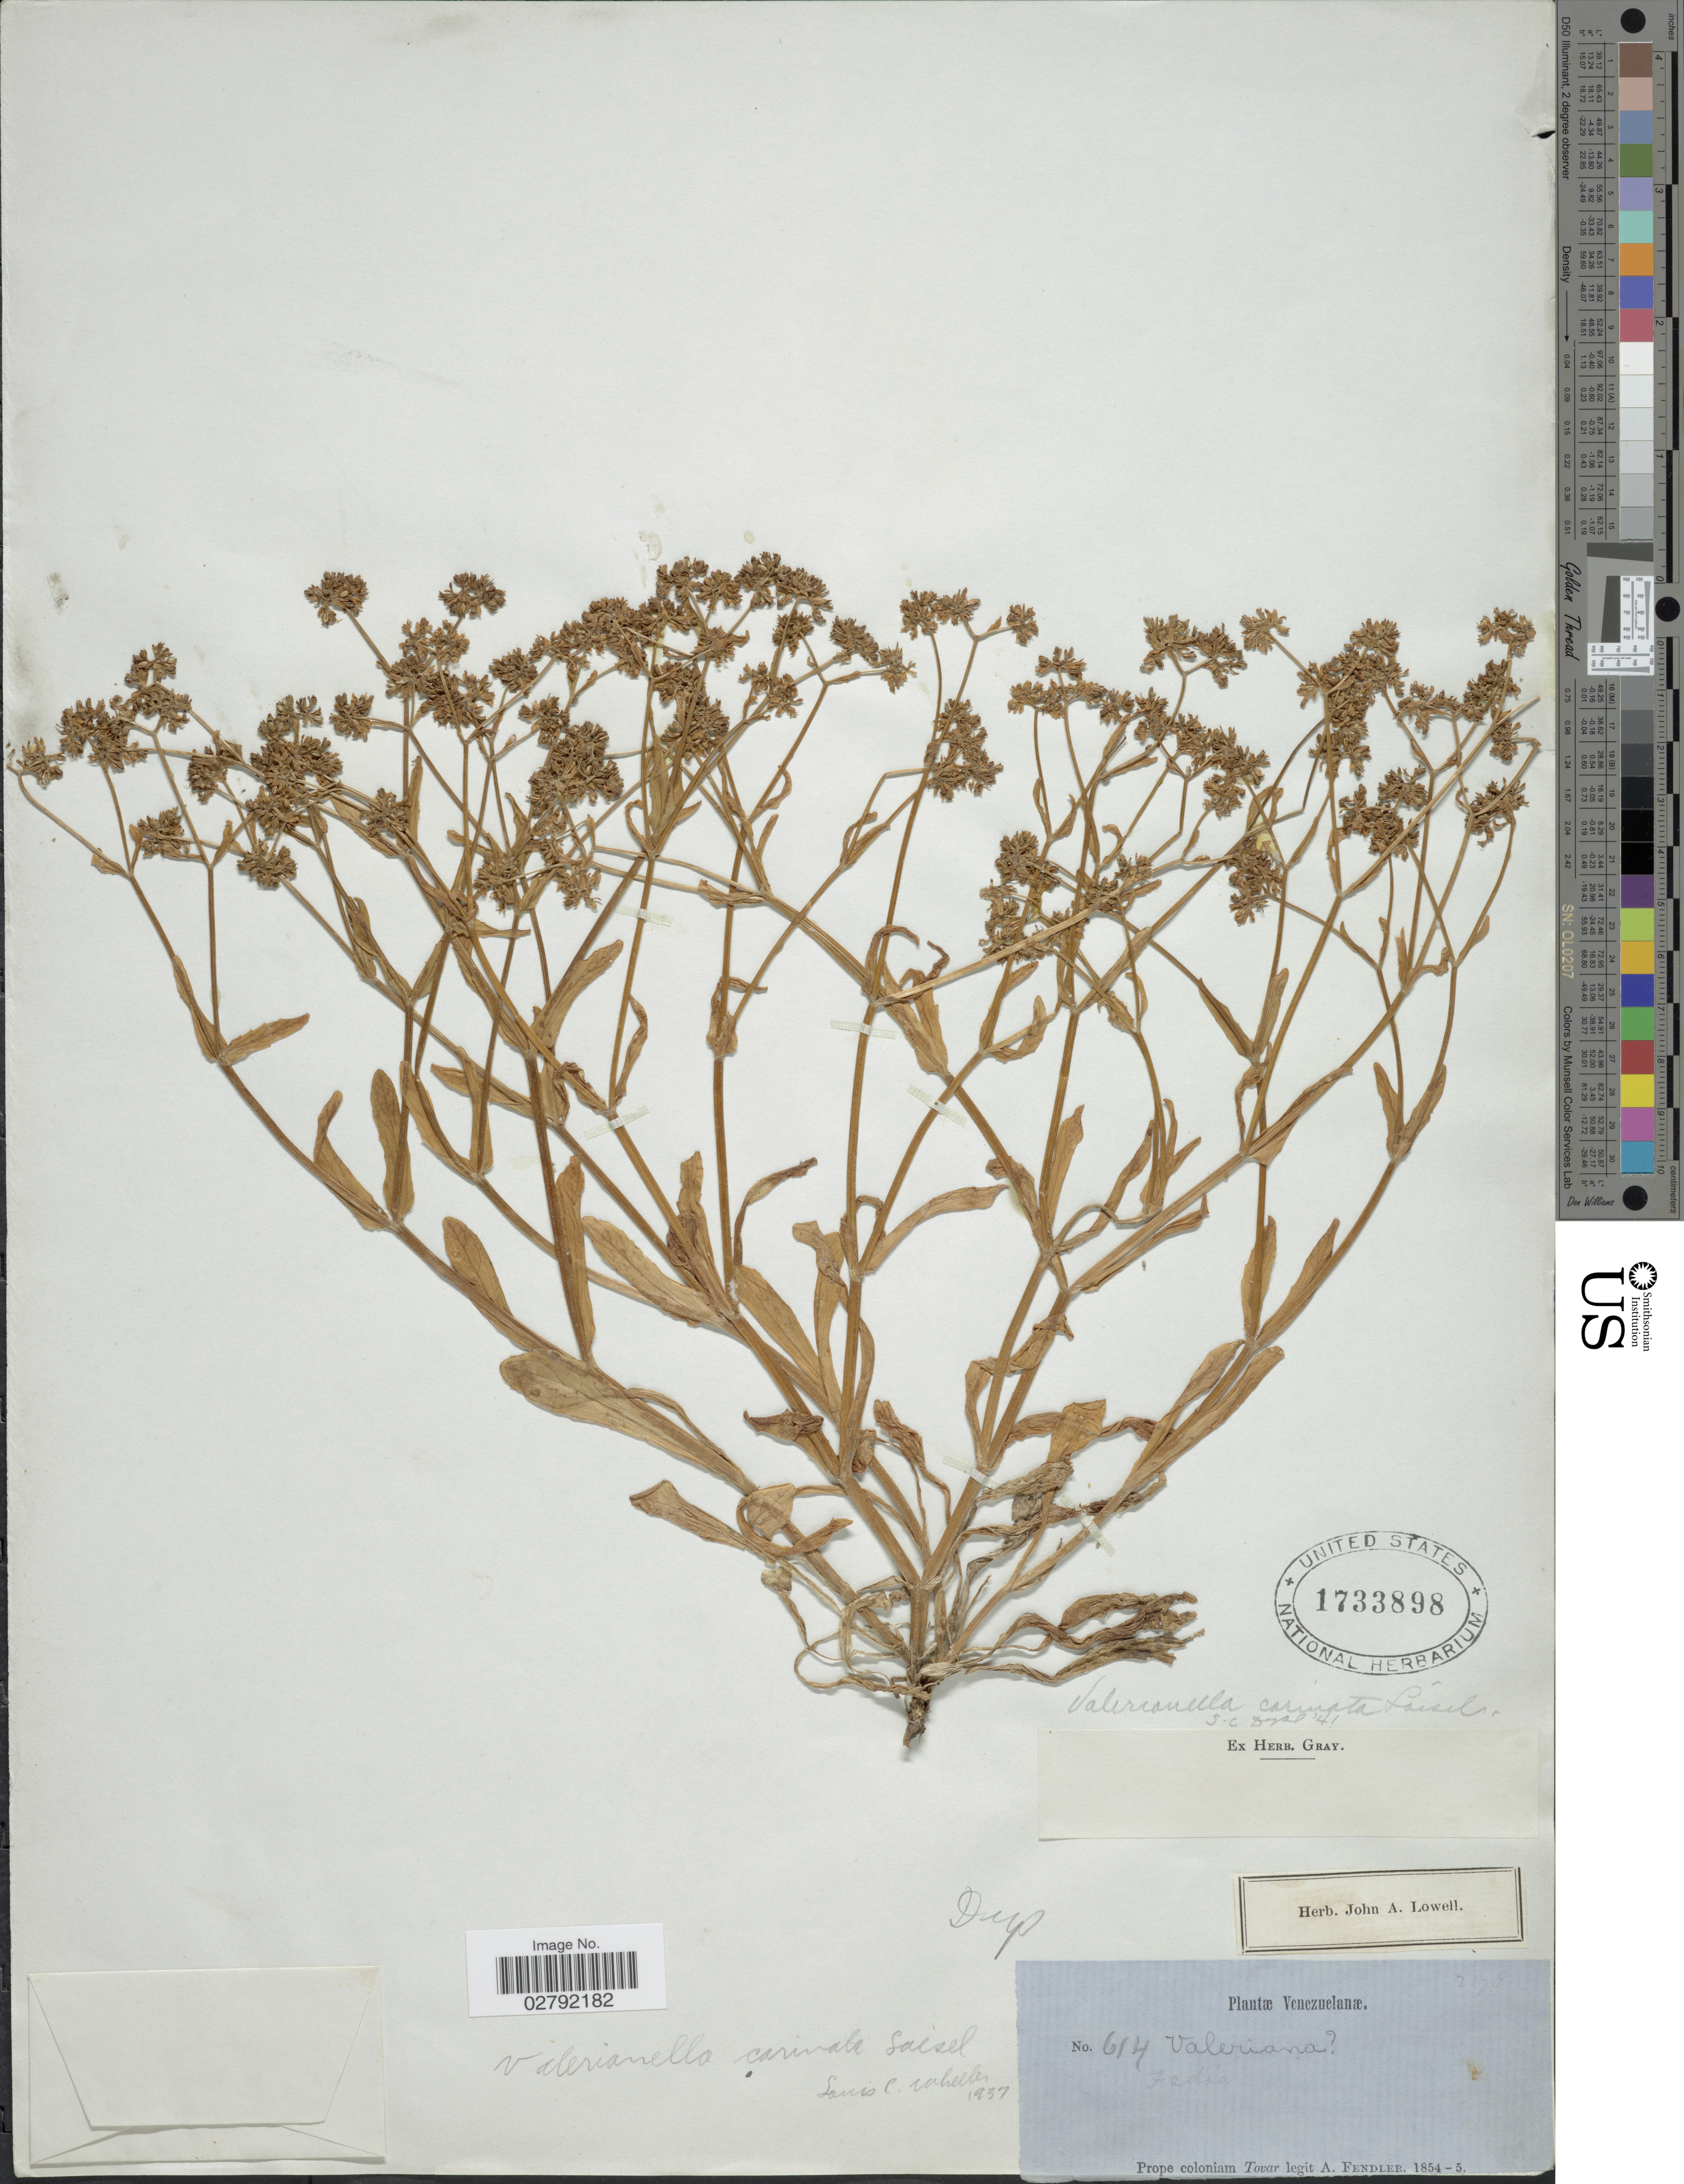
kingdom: Plantae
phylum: Tracheophyta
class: Magnoliopsida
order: Dipsacales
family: Caprifoliaceae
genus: Valerianella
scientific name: Valerianella carinata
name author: Loisel.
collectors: A. Fendler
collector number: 614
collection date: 1854/1855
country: Venezuela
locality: Prope coloniam Tovar.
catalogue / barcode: US 1733898